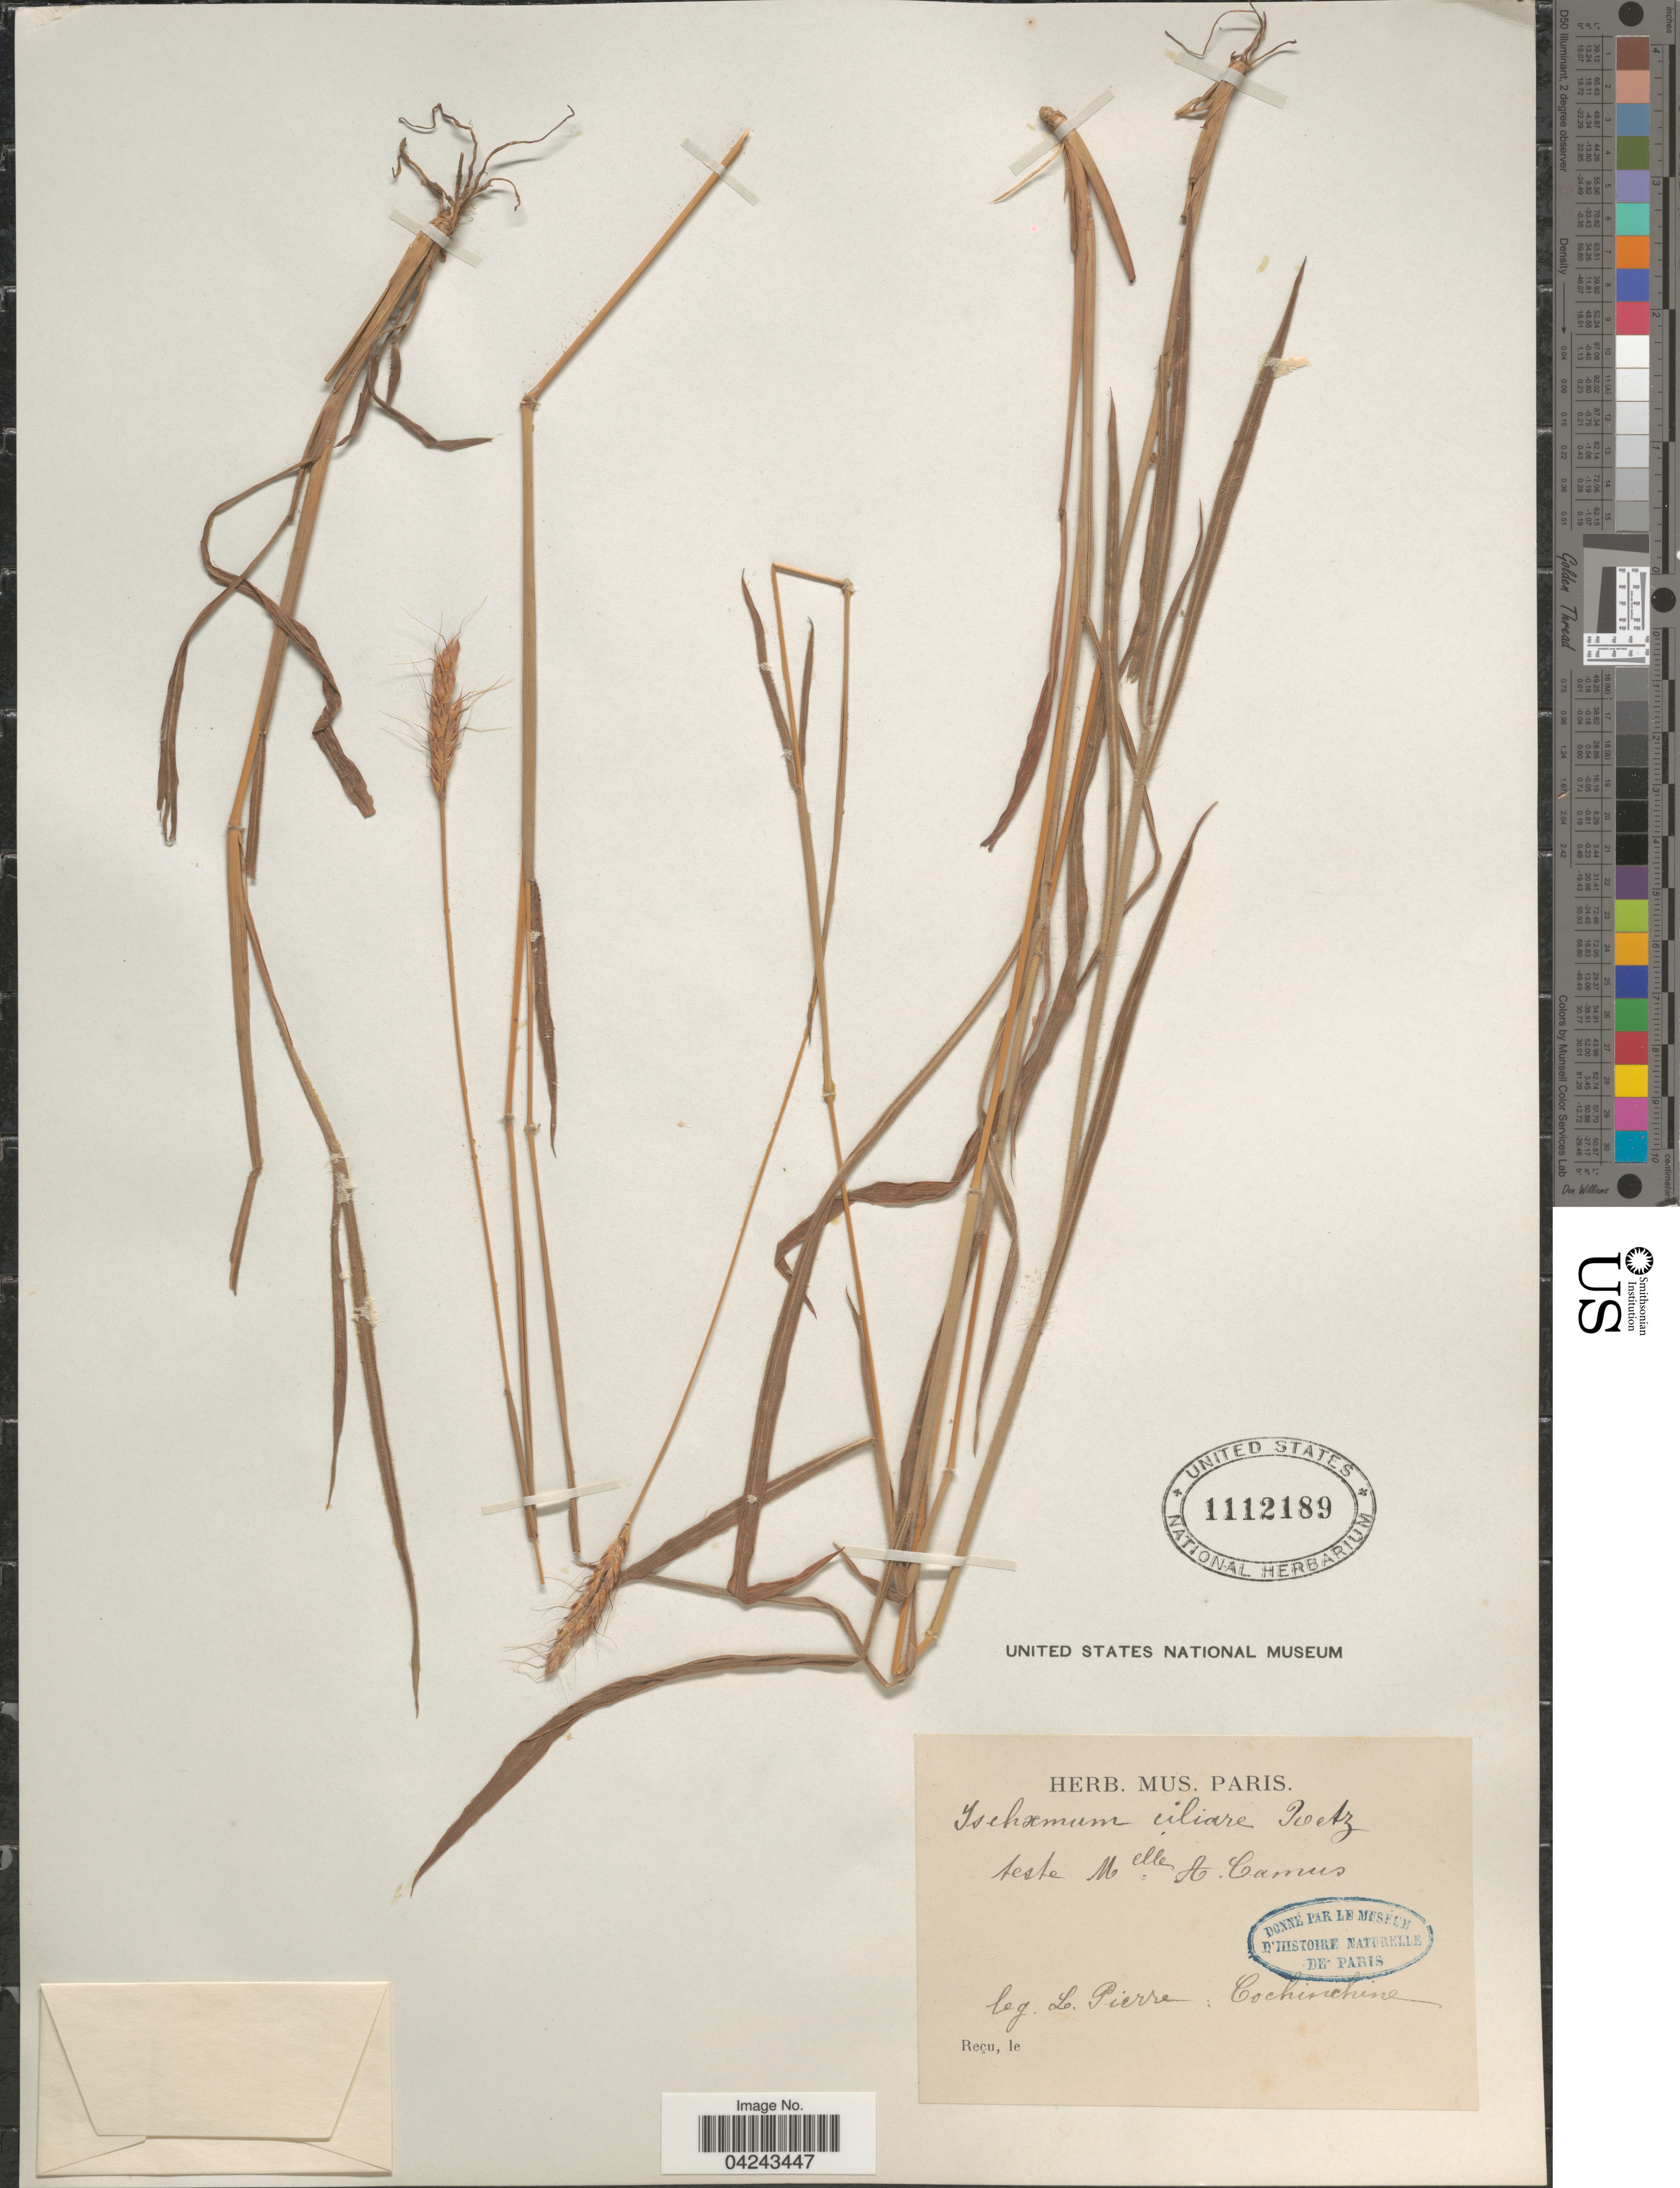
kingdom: Plantae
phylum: Tracheophyta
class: Liliopsida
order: Poales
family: Poaceae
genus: Ischaemum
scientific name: Ischaemum ciliare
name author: Retz.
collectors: L. Pierre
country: Vietnam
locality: Cochinchine.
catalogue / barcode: US 1112189